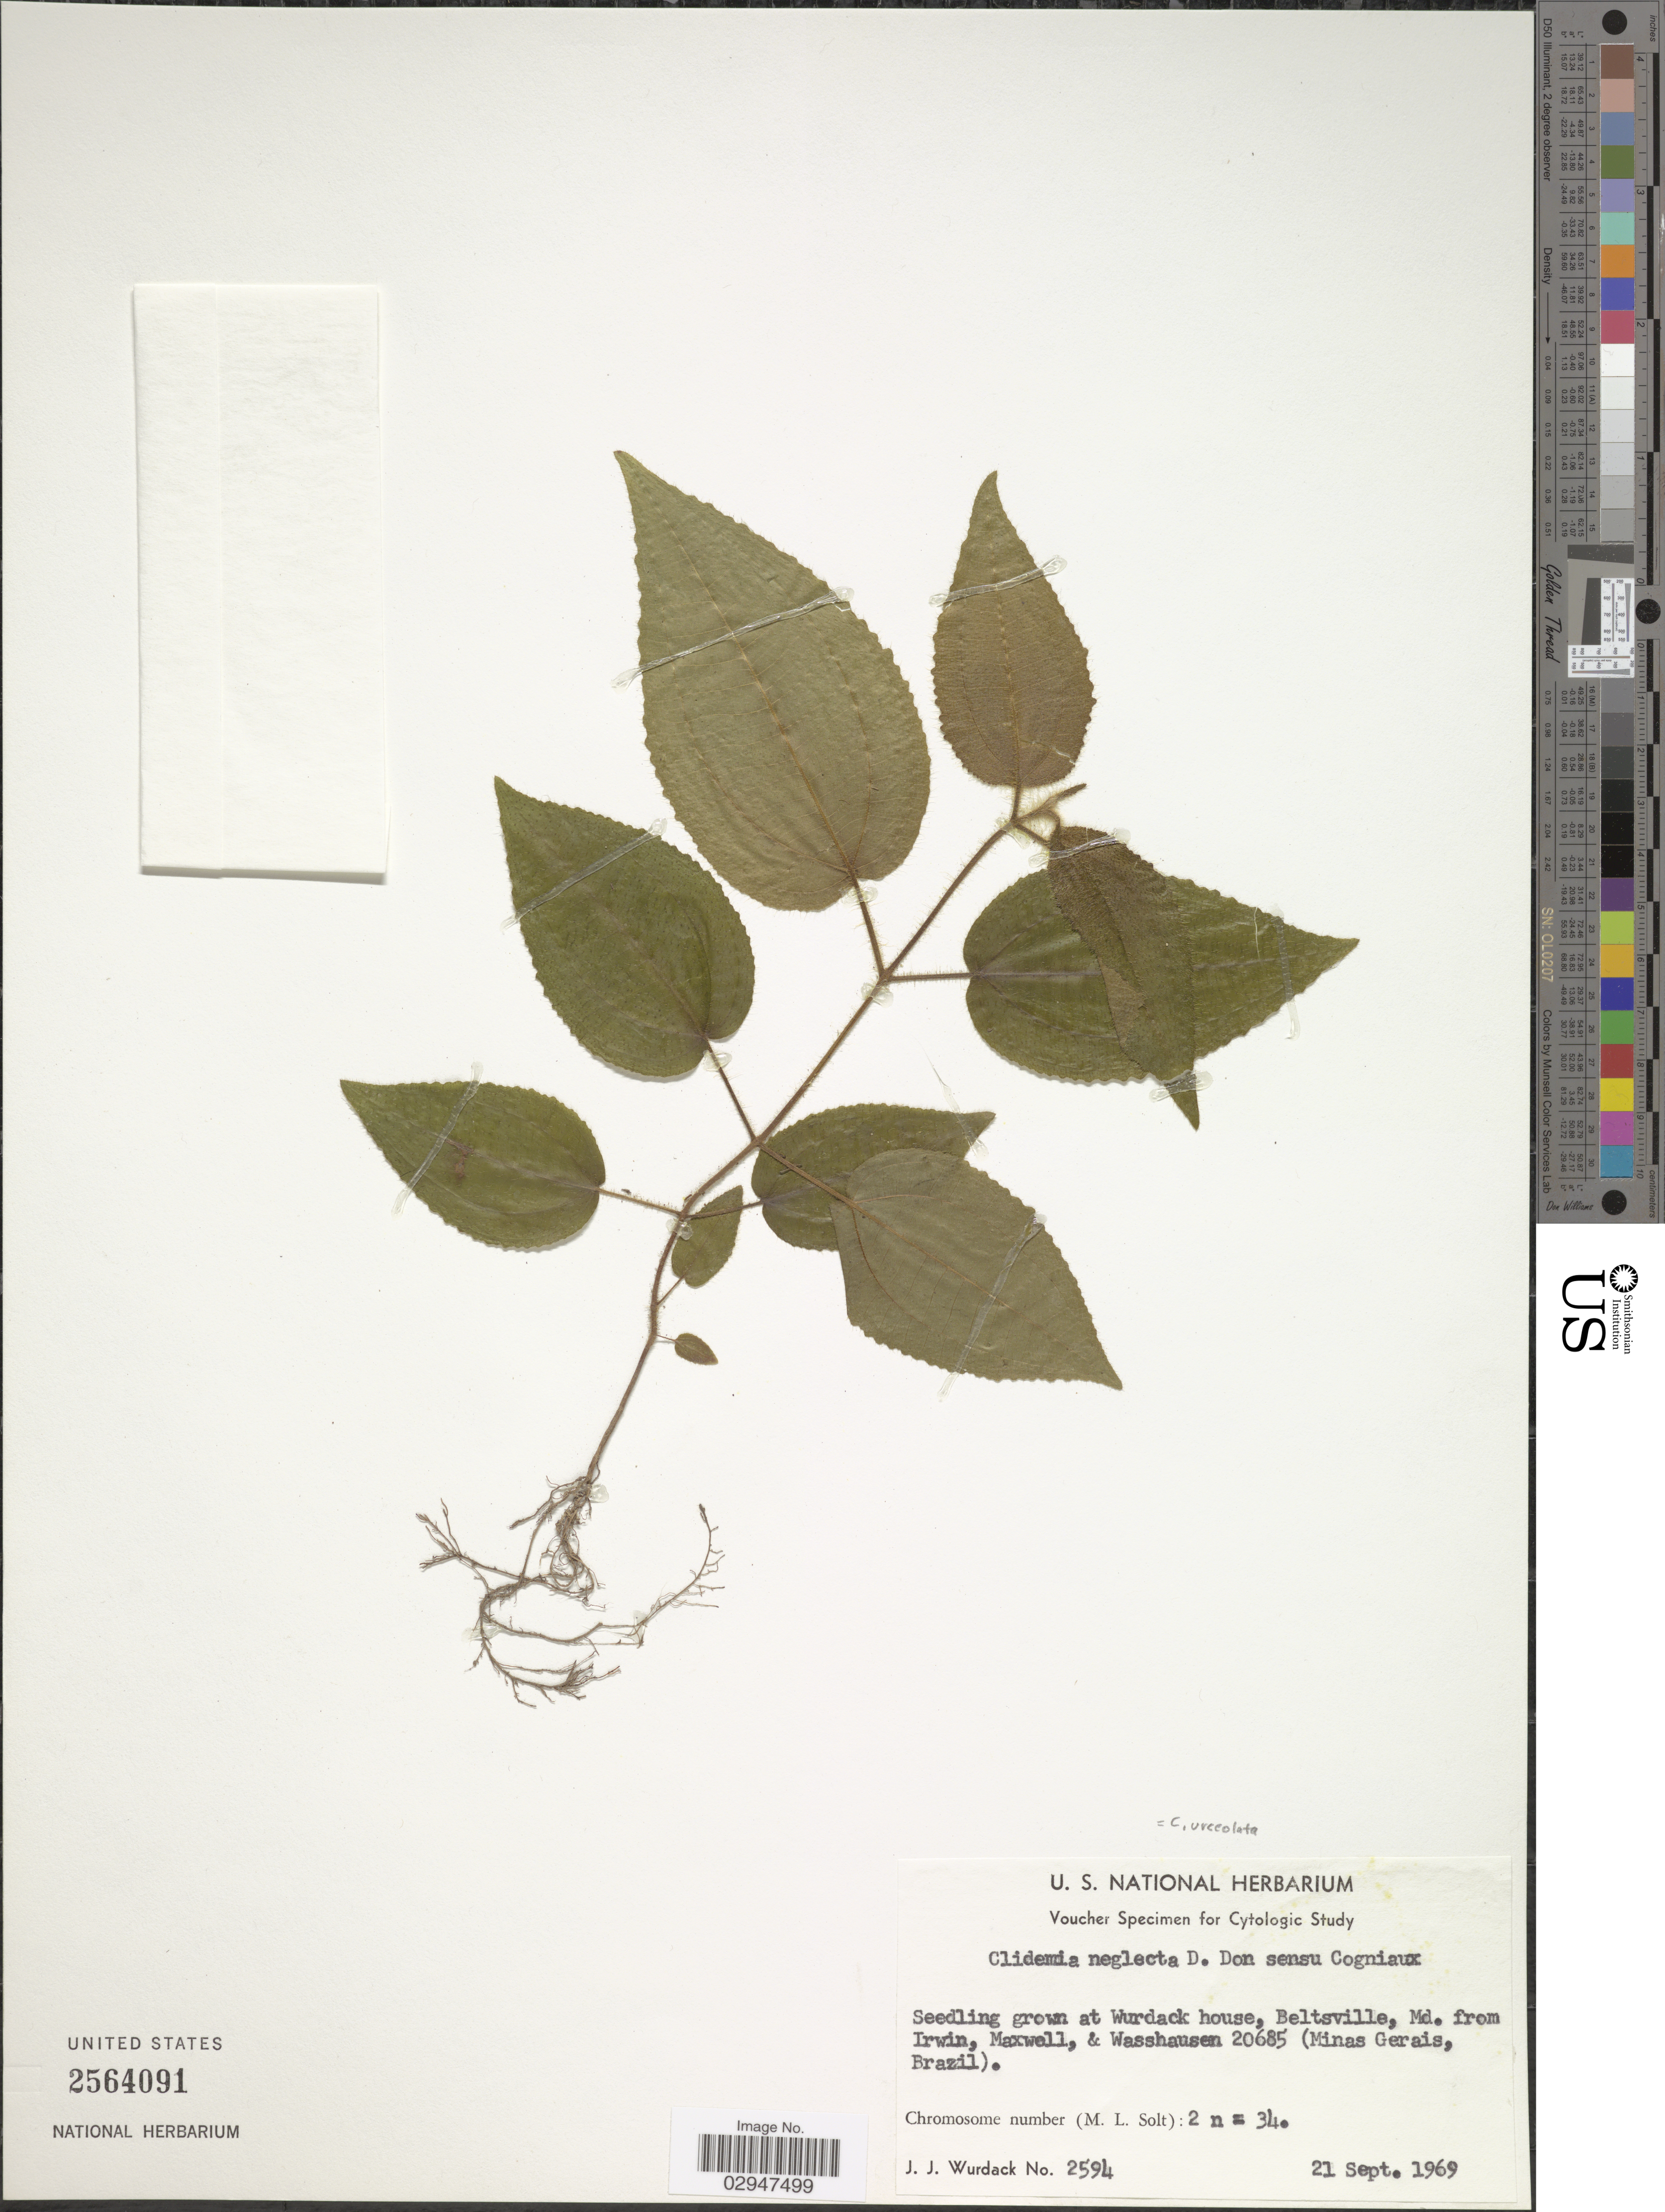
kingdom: Plantae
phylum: Tracheophyta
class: Magnoliopsida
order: Myrtales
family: Melastomataceae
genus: Clidemia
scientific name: Clidemia urceolata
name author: DC.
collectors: J. J. Wurdack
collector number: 2594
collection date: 1969-09-21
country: United States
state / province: Maryland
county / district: Prince George's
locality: Wurdack house, Beltsville, Md.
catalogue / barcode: US 2564091